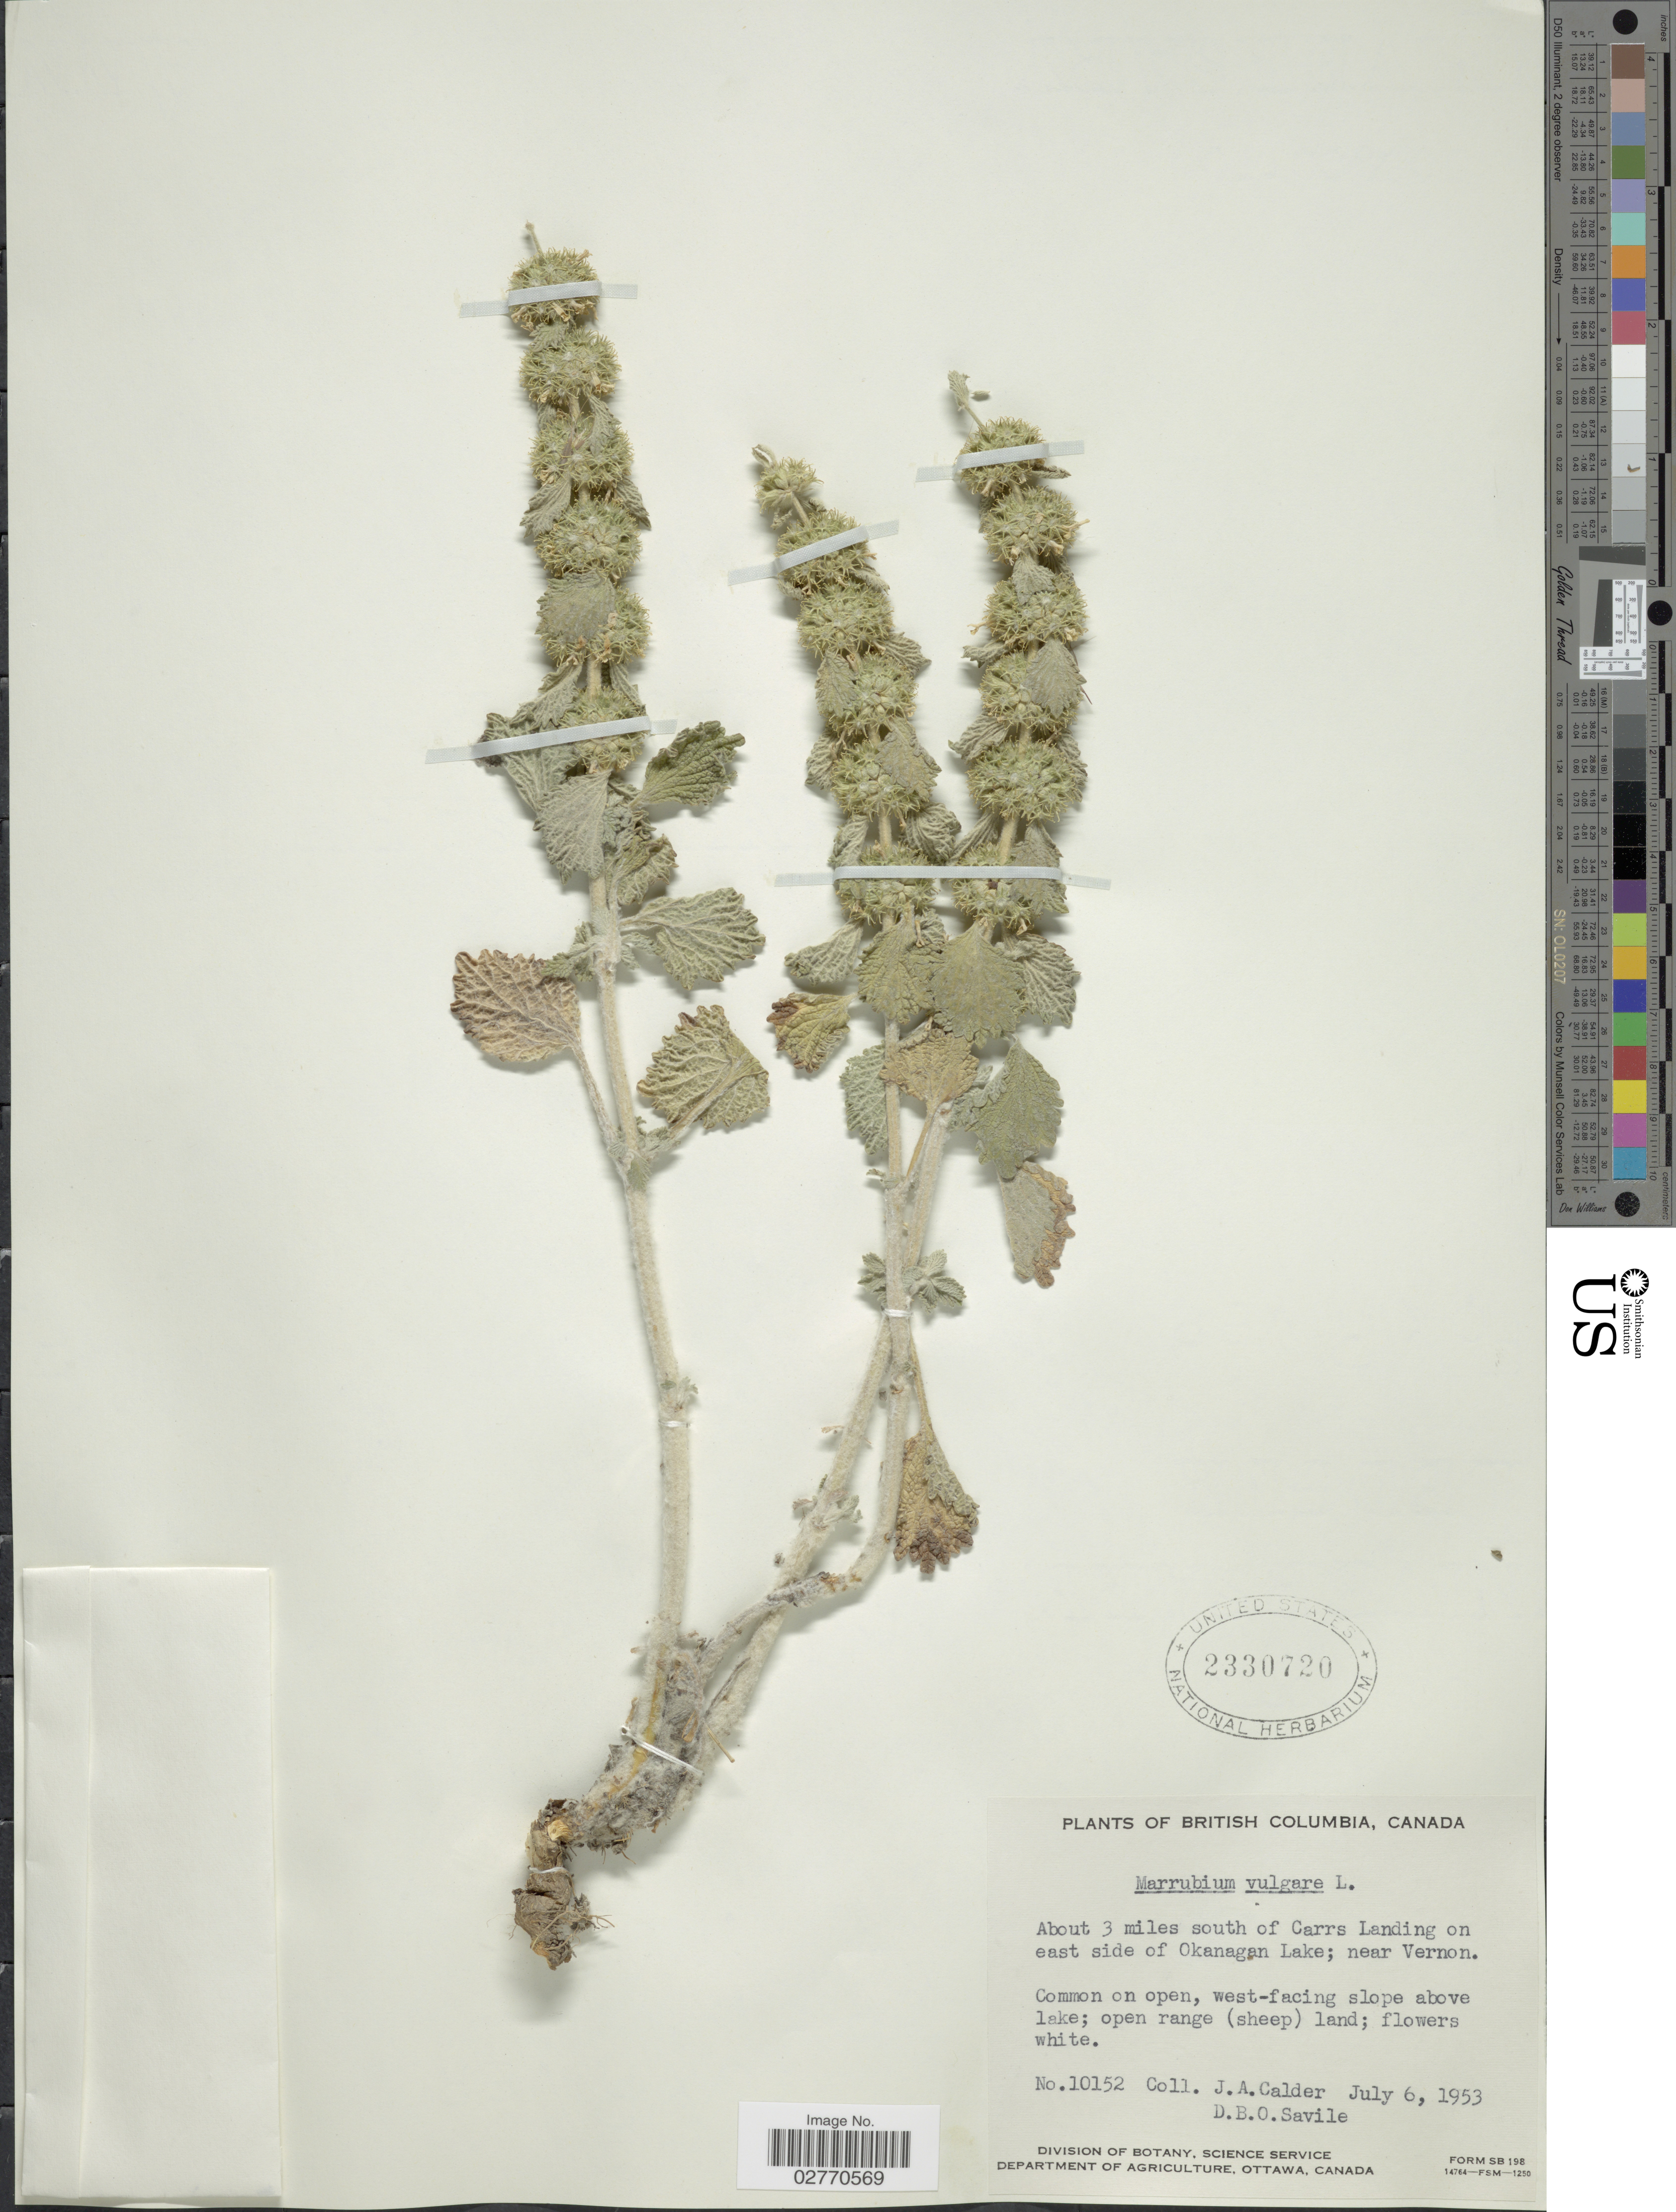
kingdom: Plantae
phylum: Tracheophyta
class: Magnoliopsida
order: Lamiales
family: Lamiaceae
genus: Marrubium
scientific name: Marrubium vulgare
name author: L.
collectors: J. A. Calder & D. Savile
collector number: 10152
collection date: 1953-07-06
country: Canada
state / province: British Columbia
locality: About 3 miles south of Carrs Landing on east side of Okanagan Lake; near Vernon.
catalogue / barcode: US 2330720